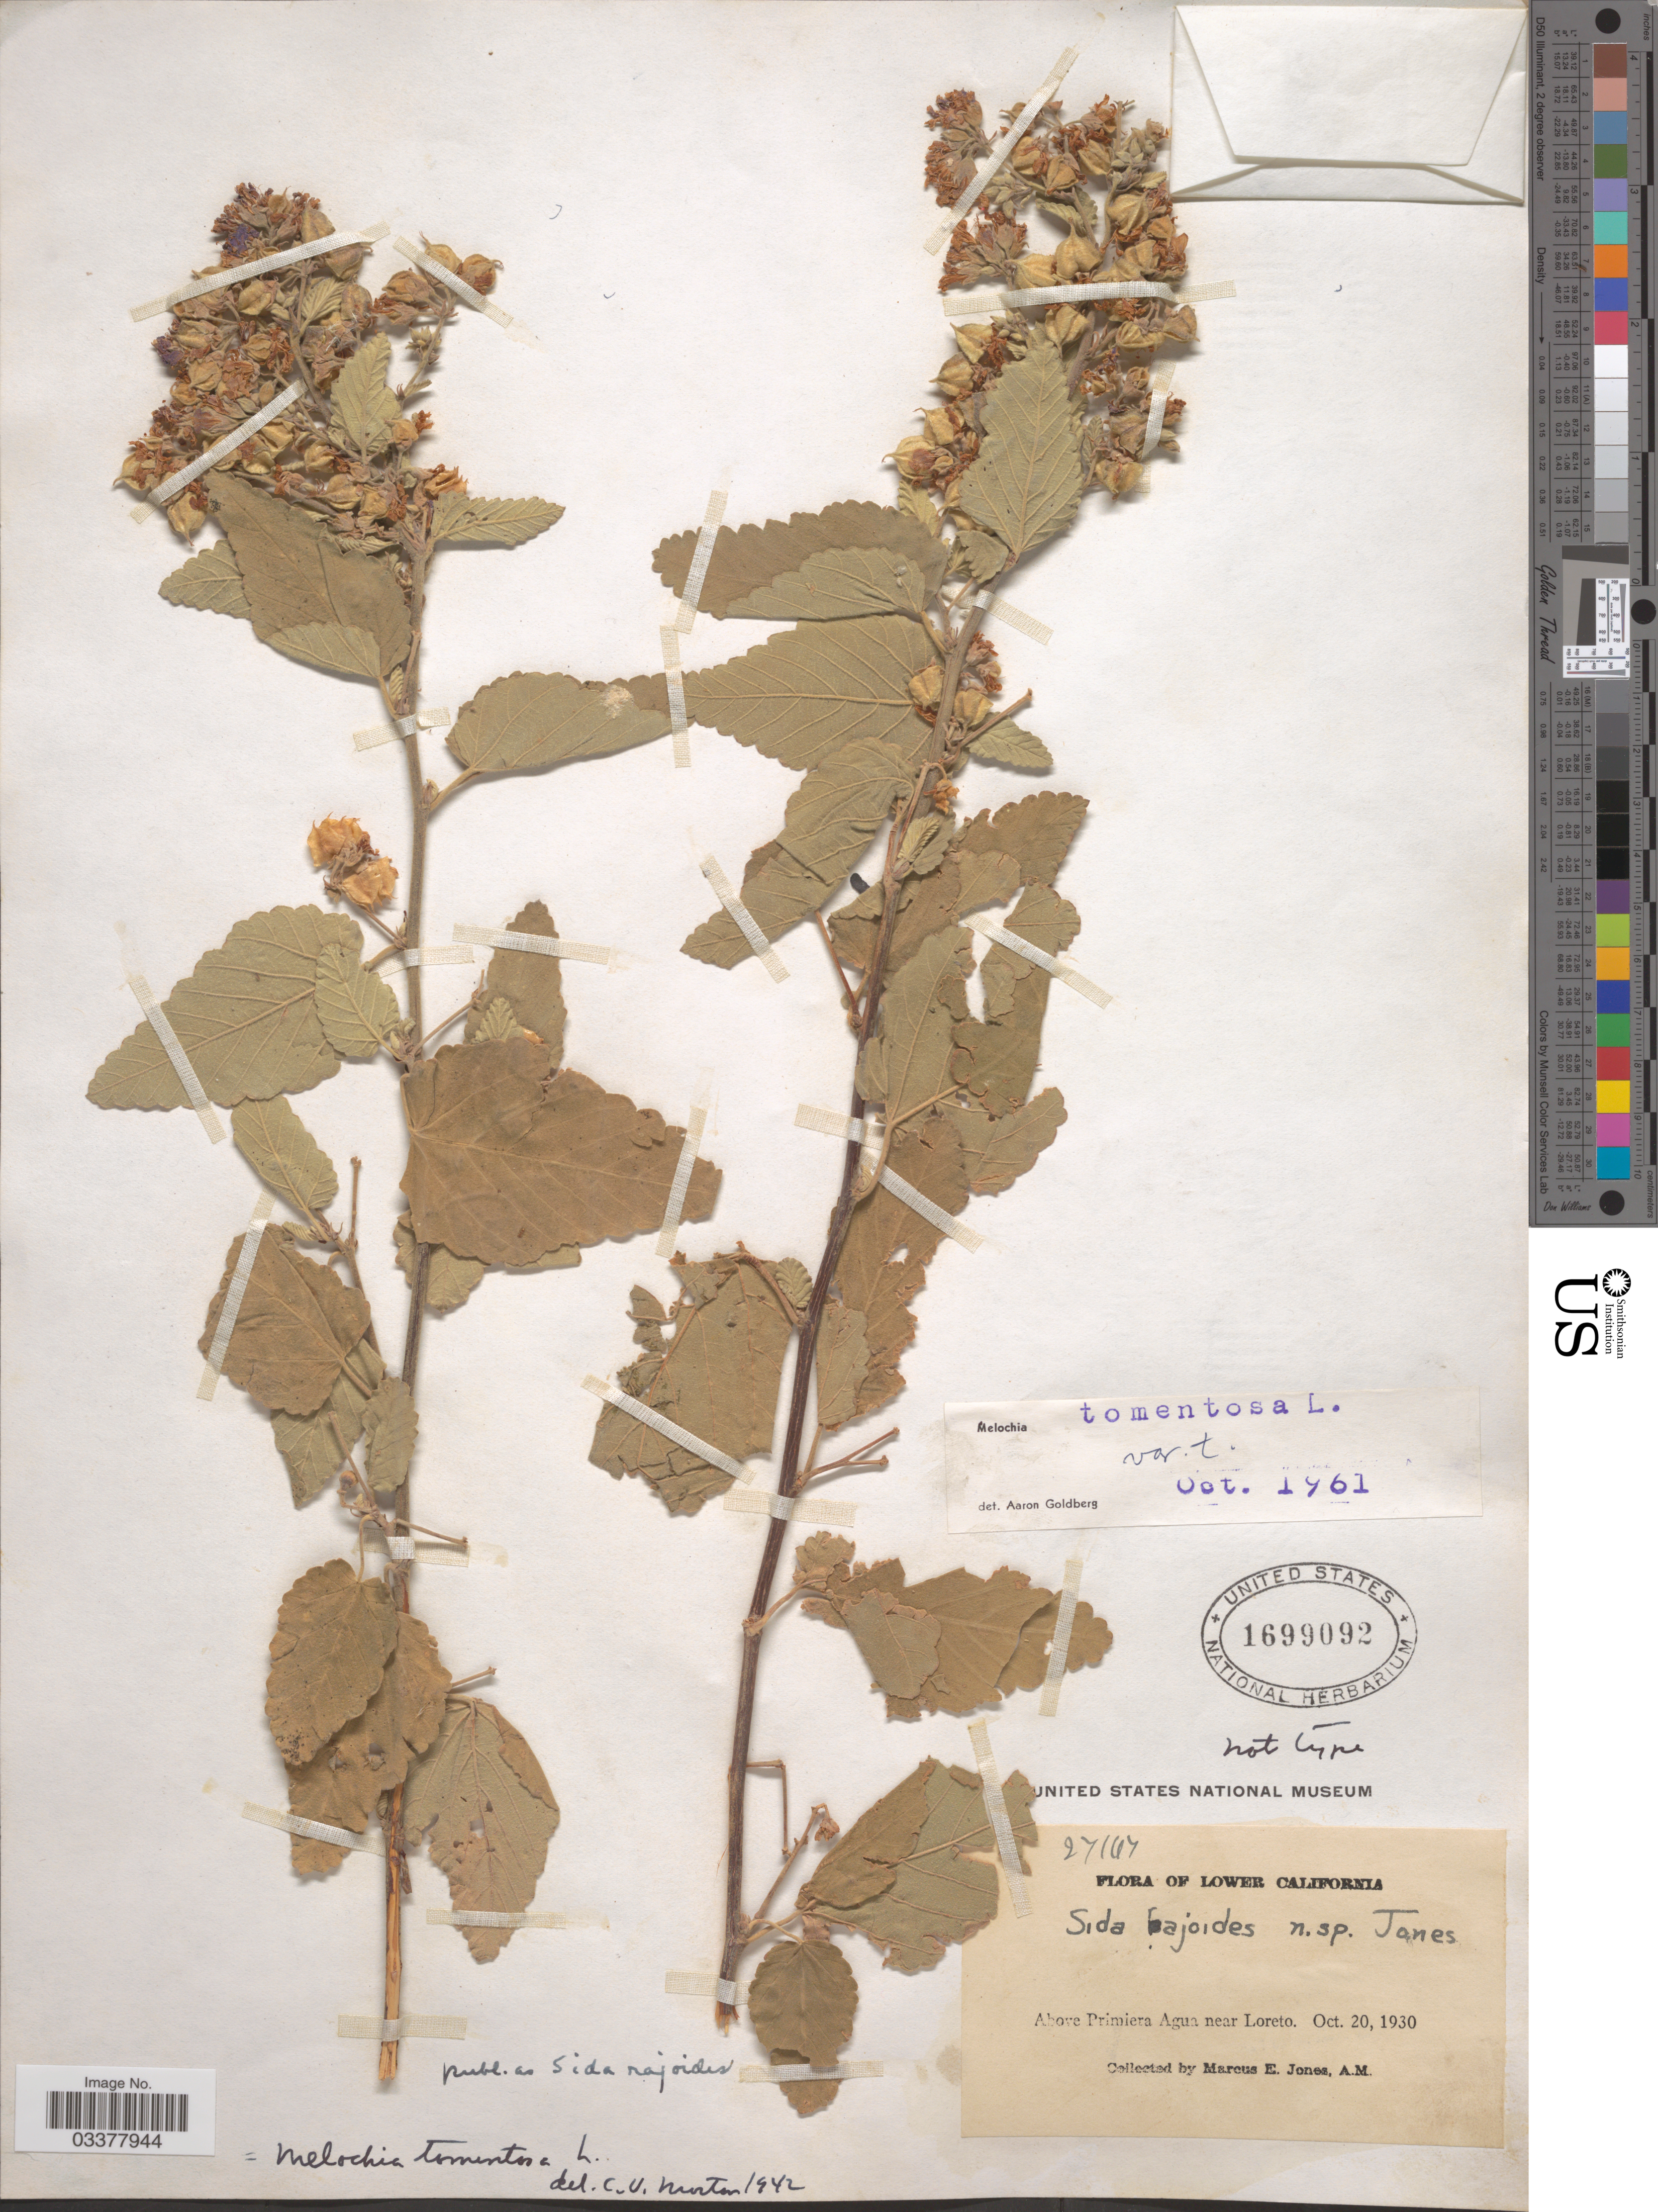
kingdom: Plantae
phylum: Tracheophyta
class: Magnoliopsida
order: Malvales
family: Malvaceae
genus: Melochia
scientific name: Melochia tomentosa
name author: L.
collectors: M. E. Jones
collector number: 27167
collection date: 1930-10-20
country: Mexico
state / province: Baja California Norte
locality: Lower California. Above Primiera Agua near Loreto.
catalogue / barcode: US 1699092